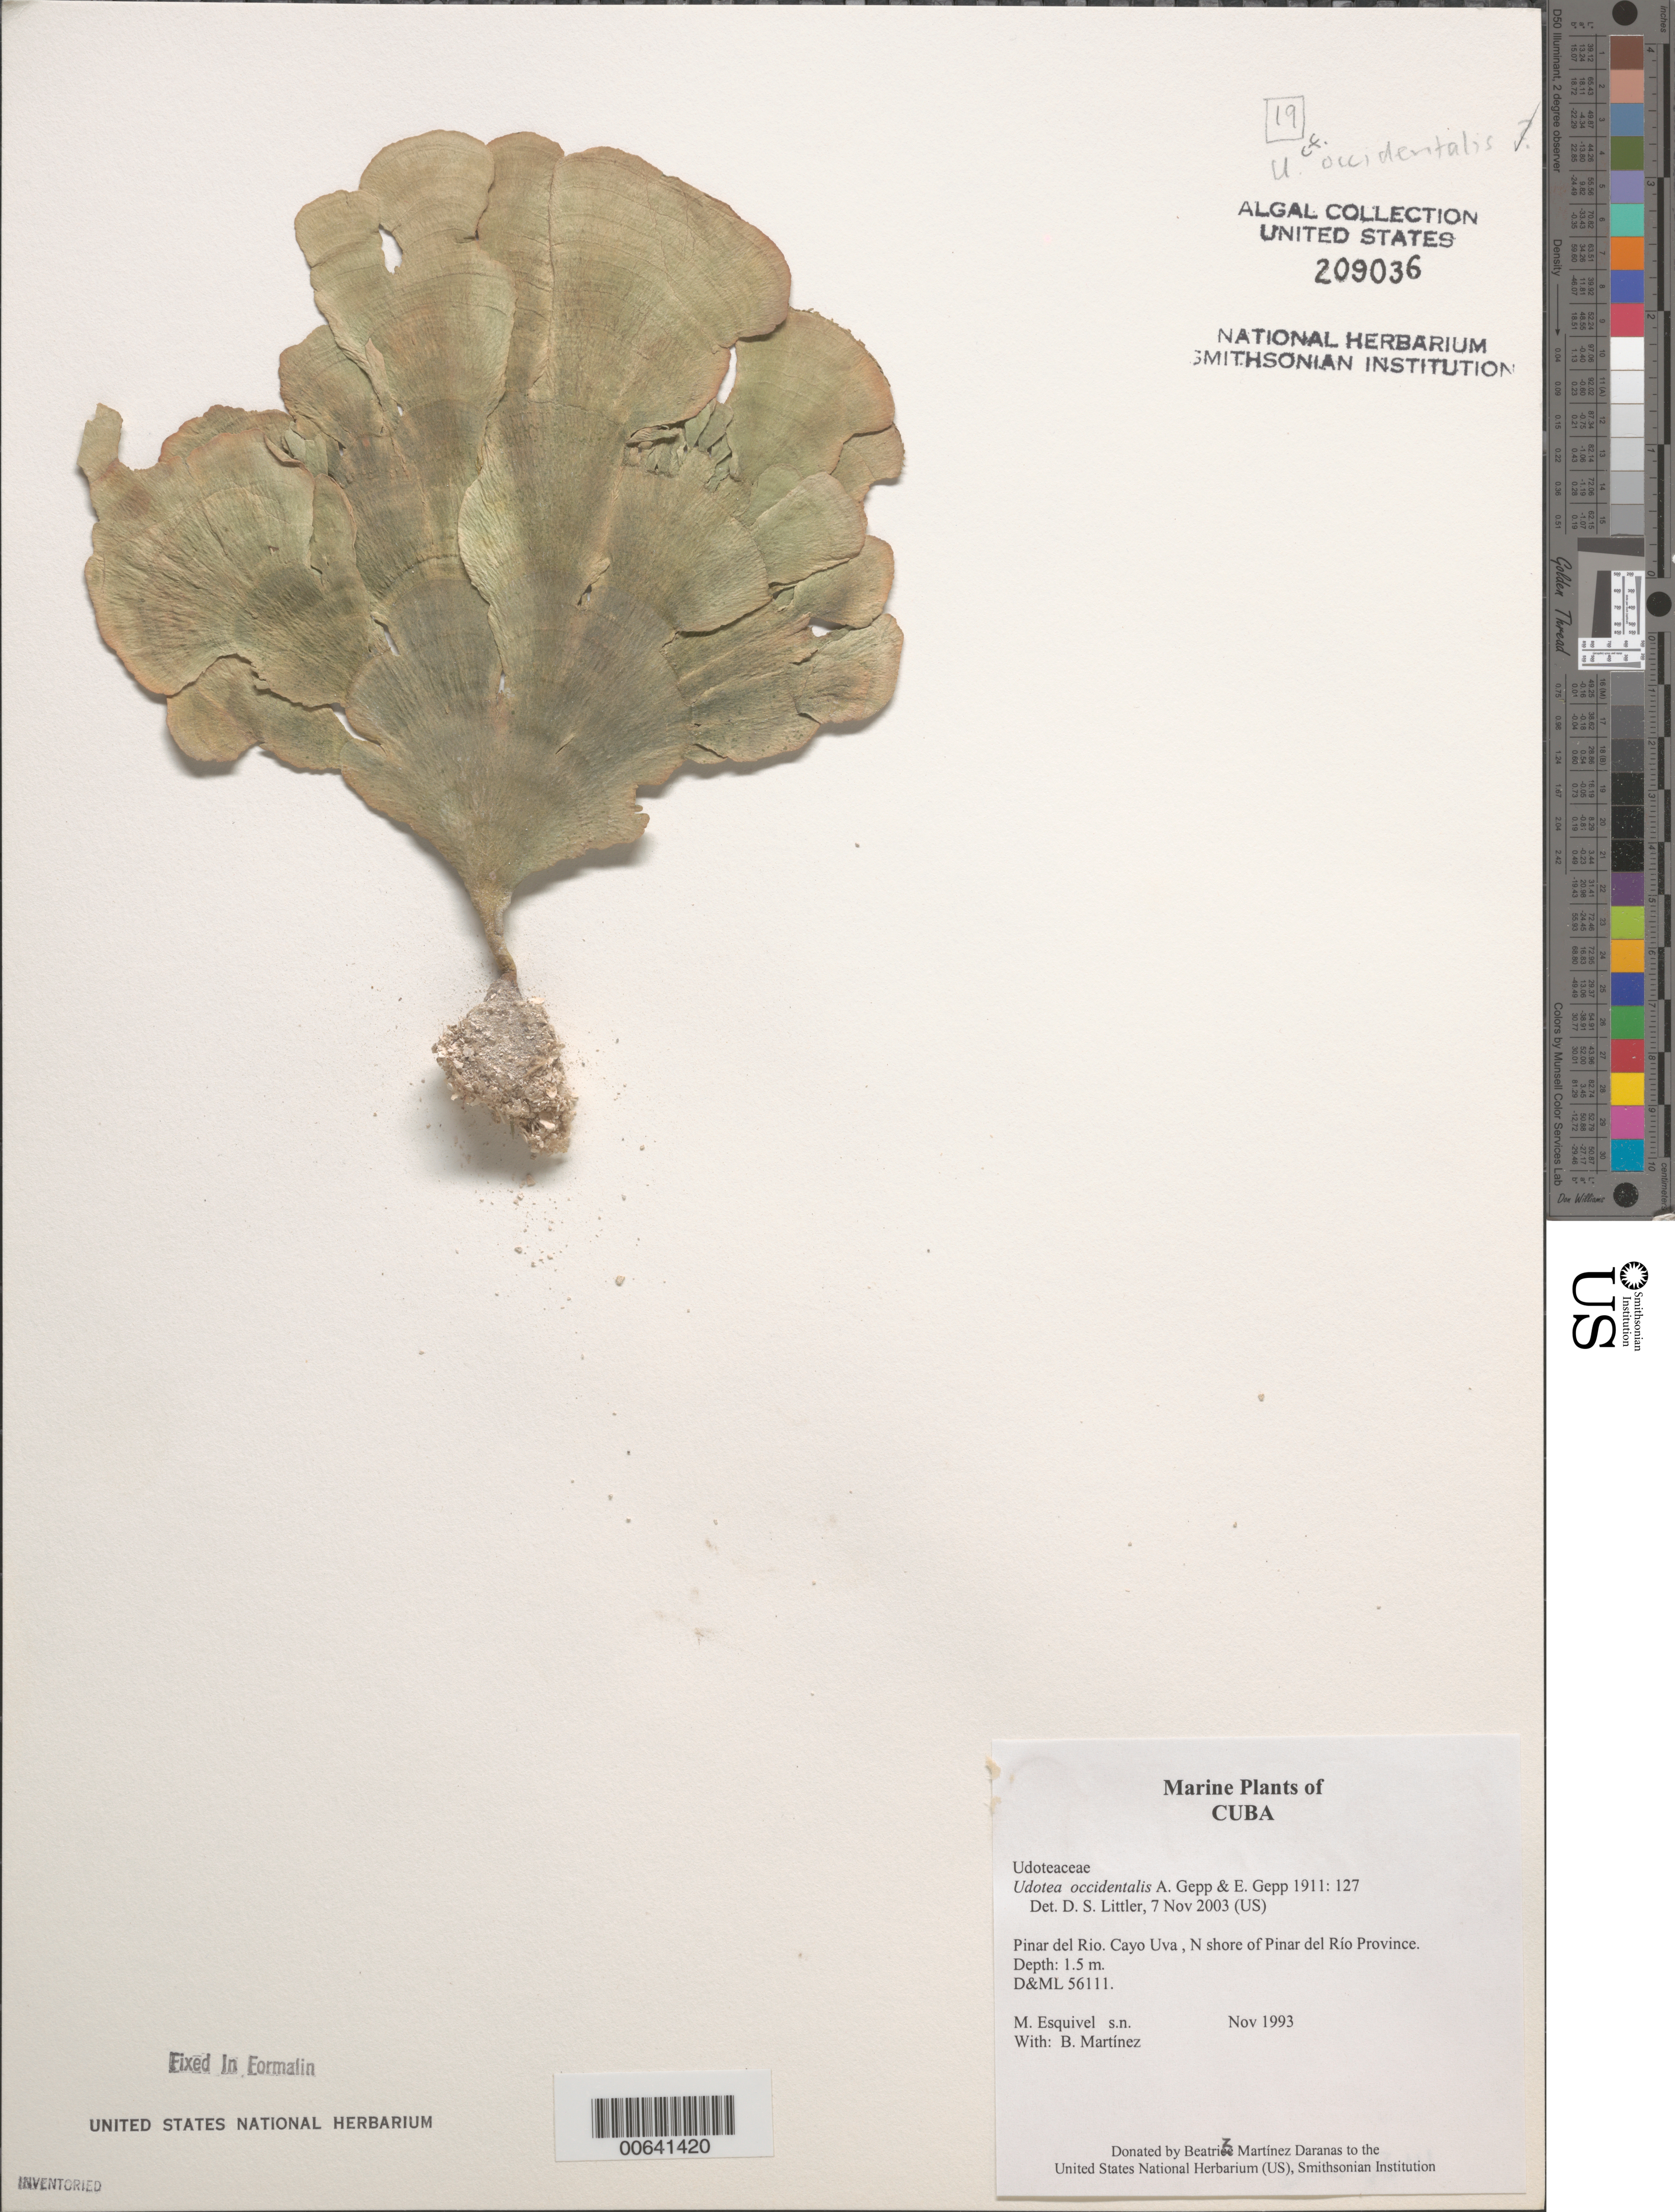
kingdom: Plantae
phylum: Chlorophyta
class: Ulvophyceae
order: Bryopsidales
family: Udoteaceae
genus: Udotea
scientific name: Udotea occidentalis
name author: A. Gepp & E. Gepp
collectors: M. Esquivel & B. Martinez Daranas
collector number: D&ML 56111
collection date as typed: Nov 1993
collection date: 1993-11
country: Cuba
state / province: Pinar del Río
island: Cayo Uva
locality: North shore of province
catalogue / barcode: US 209036